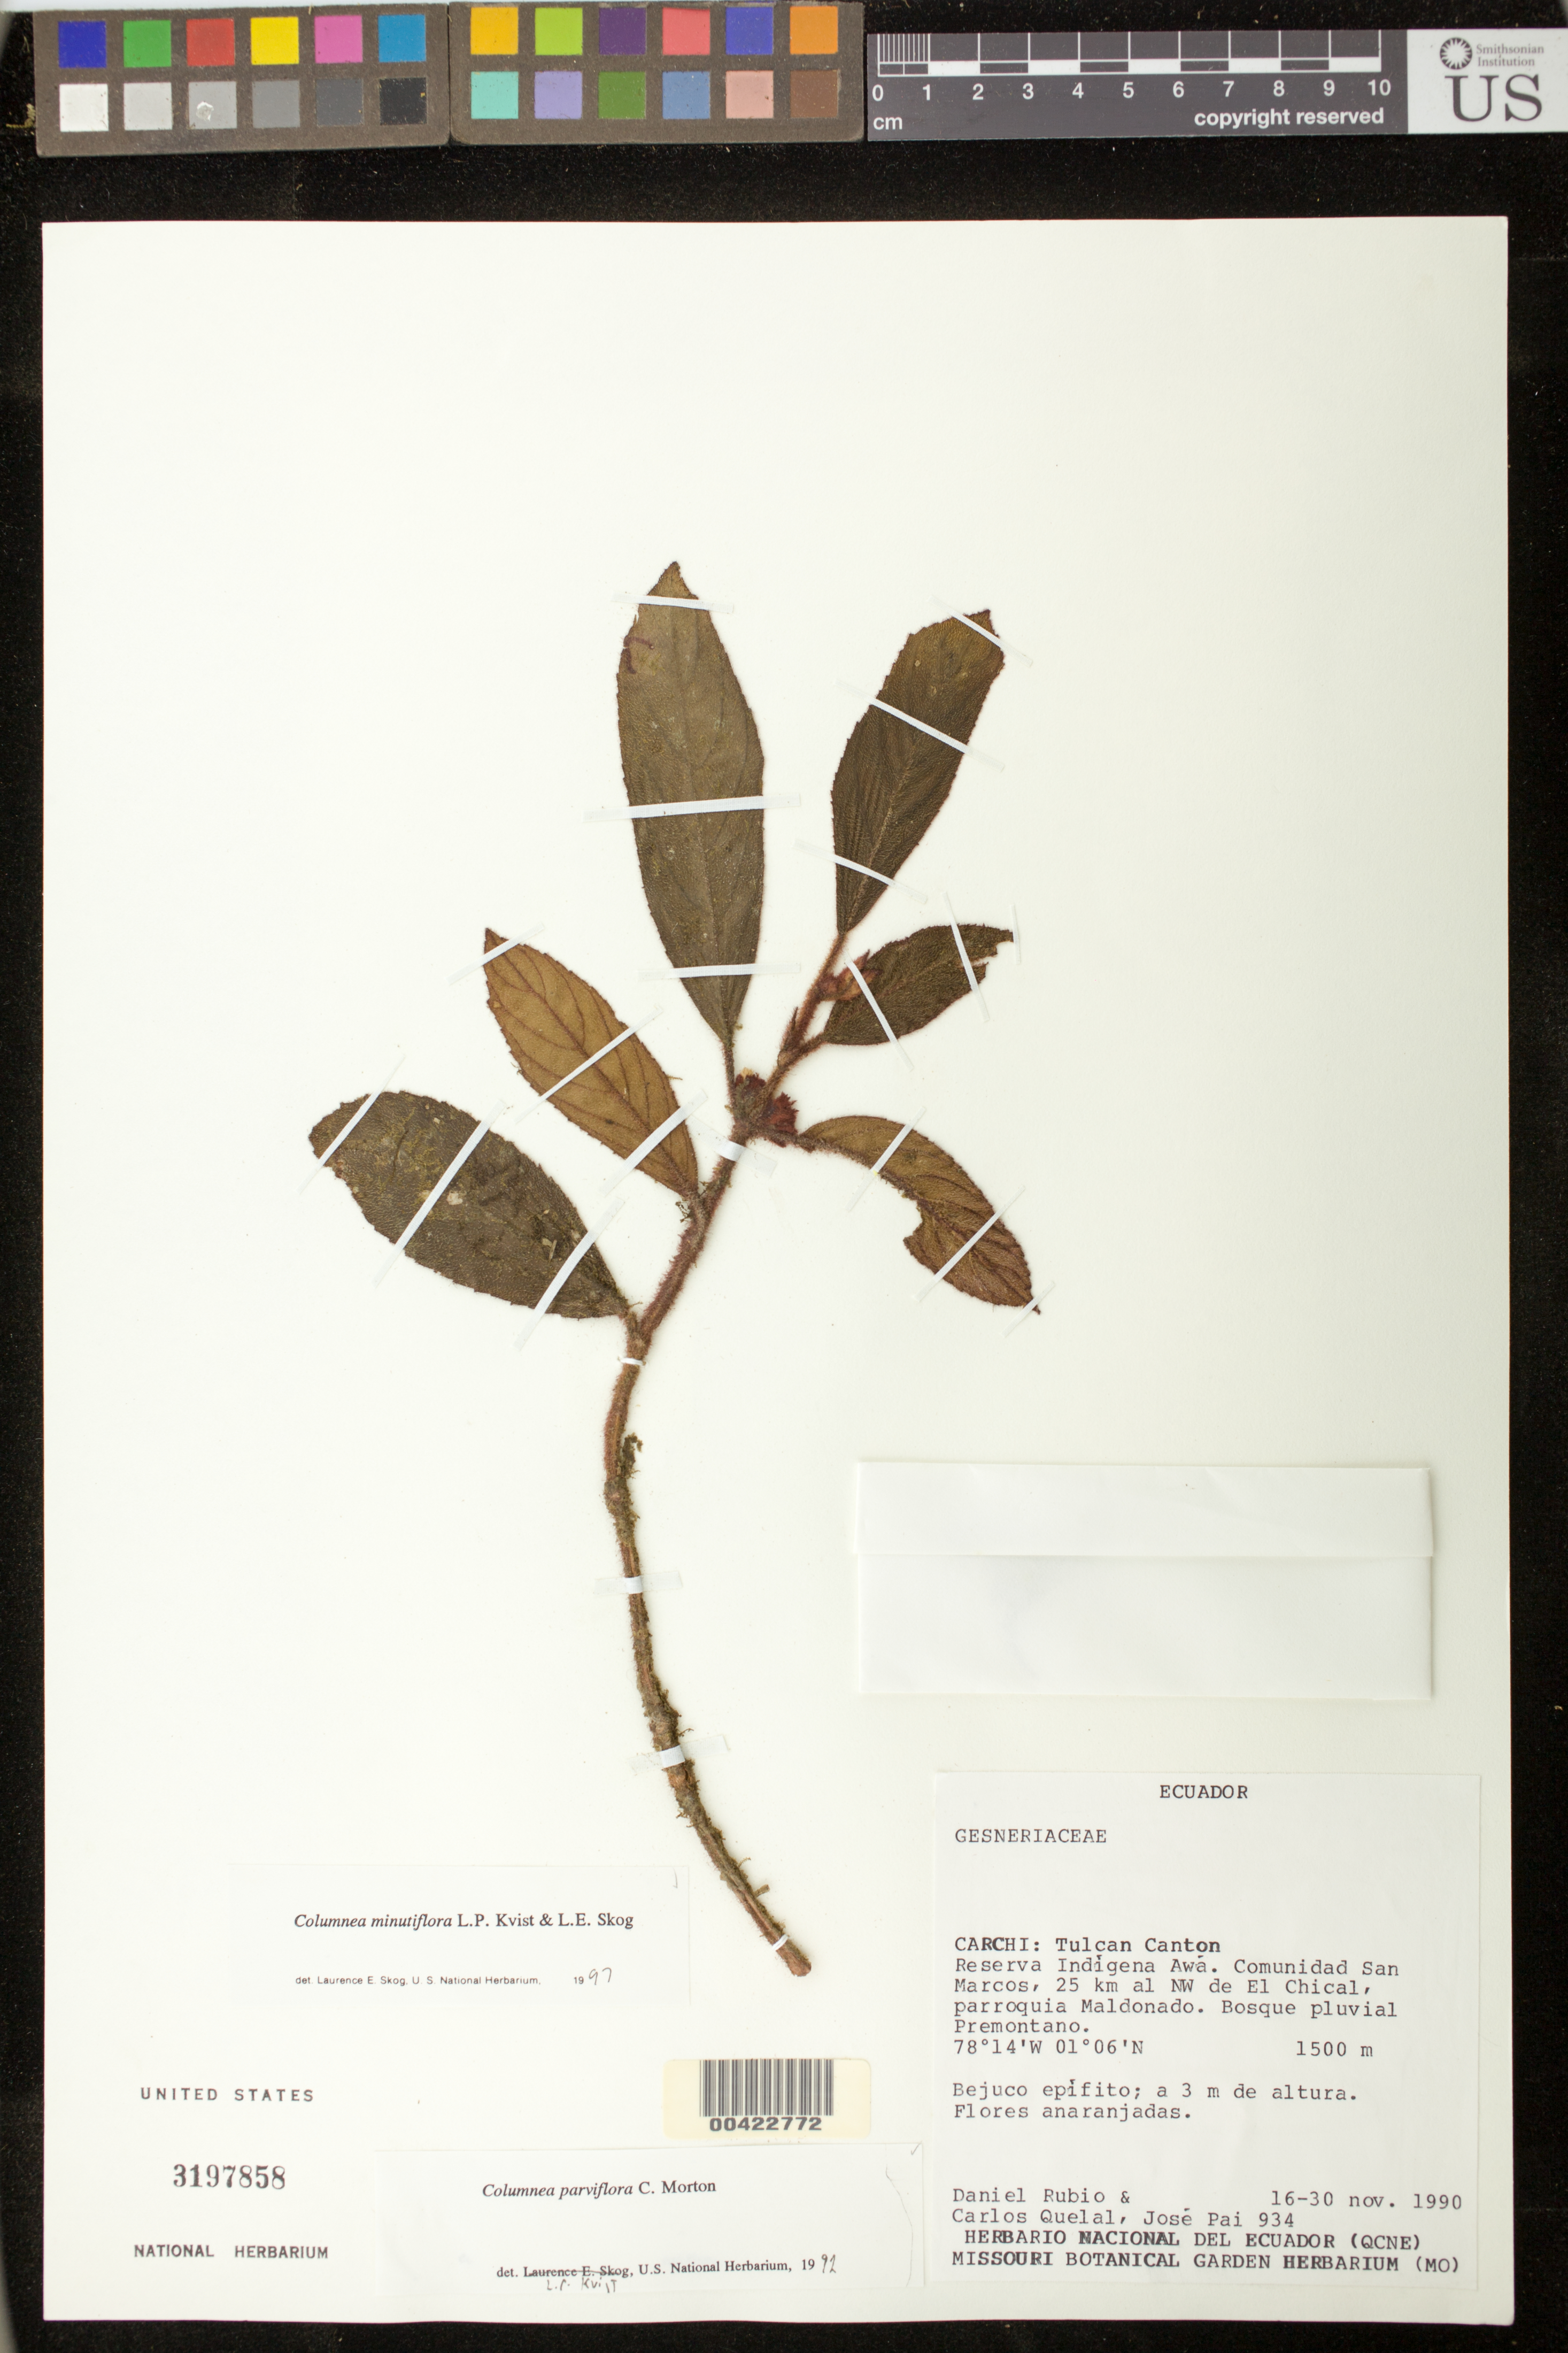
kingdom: Plantae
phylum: Tracheophyta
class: Magnoliopsida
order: Lamiales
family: Gesneriaceae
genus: Columnea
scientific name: Columnea flavohirsuta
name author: J.L. Clark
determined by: Clark, J. L.; Skog, Laurence E.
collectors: D. Rubio, C. Quelal & J. Pai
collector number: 934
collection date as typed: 16-30 Nov 1990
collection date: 1990-11-16/1990-11-30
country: Ecuador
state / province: Carchi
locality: Tulcan Canton, Reserva Indígena Awá, comunidad San Marcos, 25 km al NW de El Chical, parroquia Maldonado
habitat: Bosque pluvial premontano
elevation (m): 1500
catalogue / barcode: US 3197858